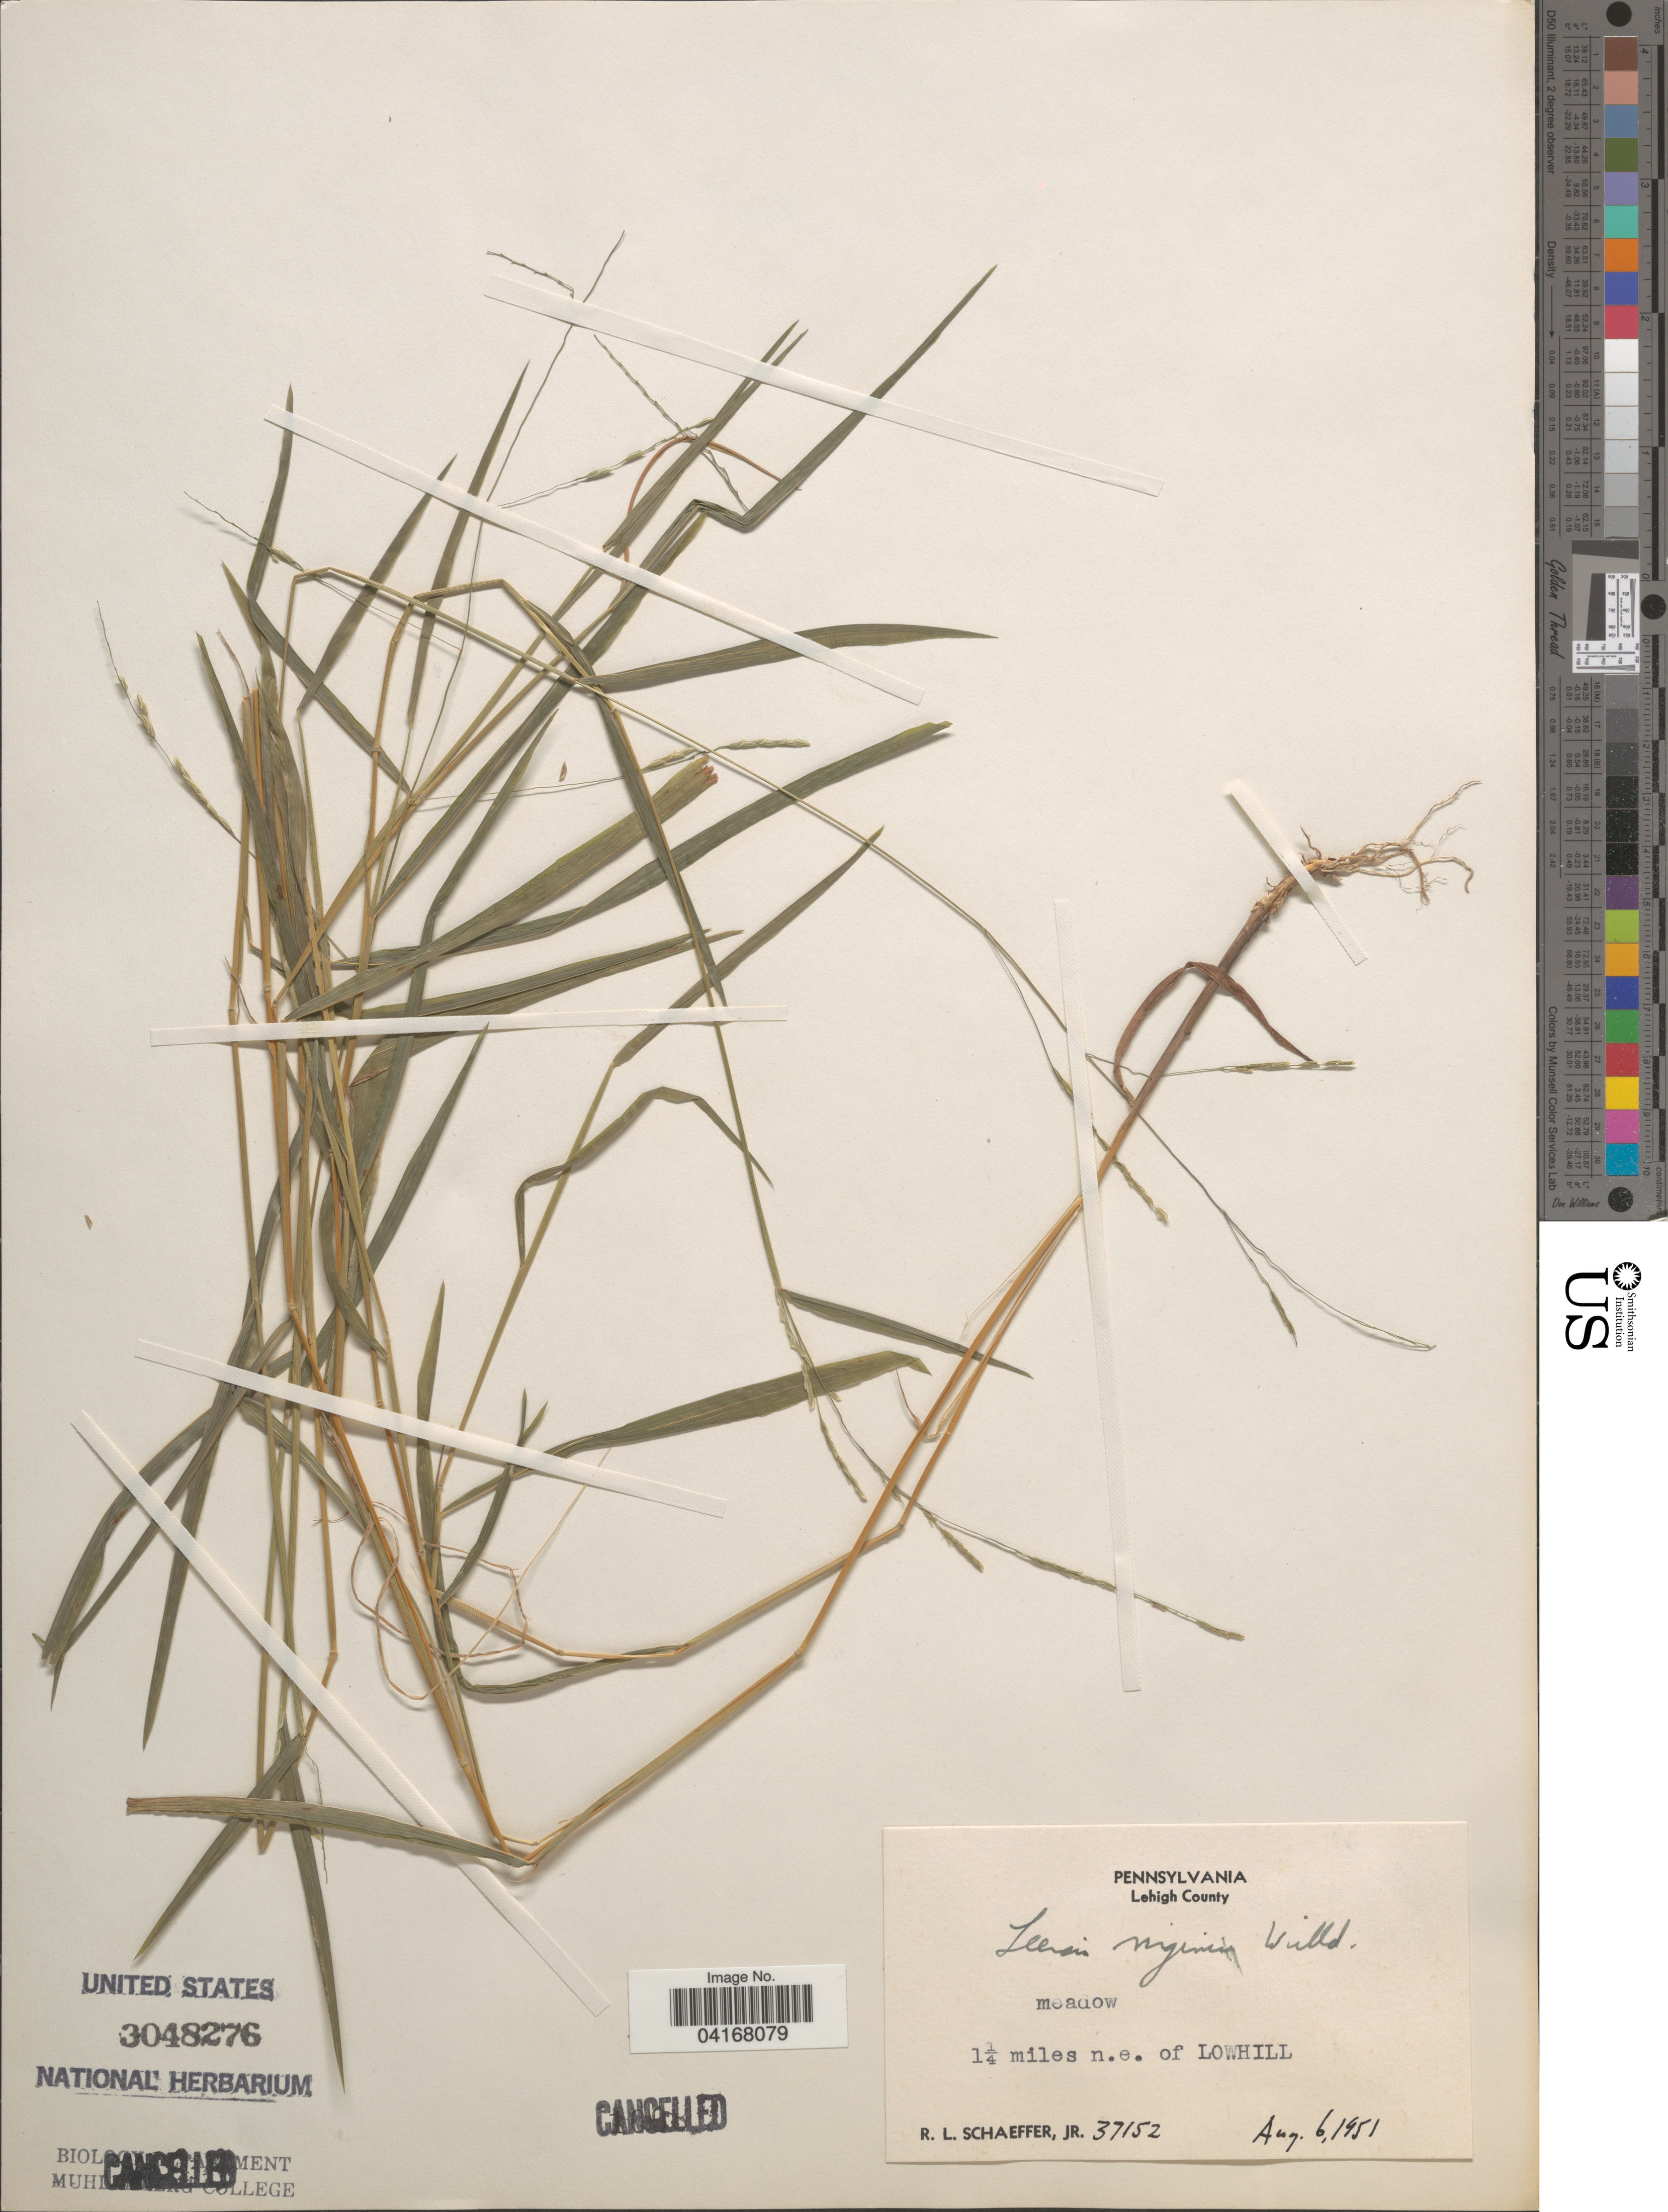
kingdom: Plantae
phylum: Tracheophyta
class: Liliopsida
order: Poales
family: Poaceae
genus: Leersia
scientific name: Leersia virginica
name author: Willd.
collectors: R. L. Schaeffer Jr.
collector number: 37152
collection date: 1951-08-06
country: United States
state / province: Pennsylvania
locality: Lehigh County. Meadow. 1¼ miles n.e. of Lowhill.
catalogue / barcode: US 3048276